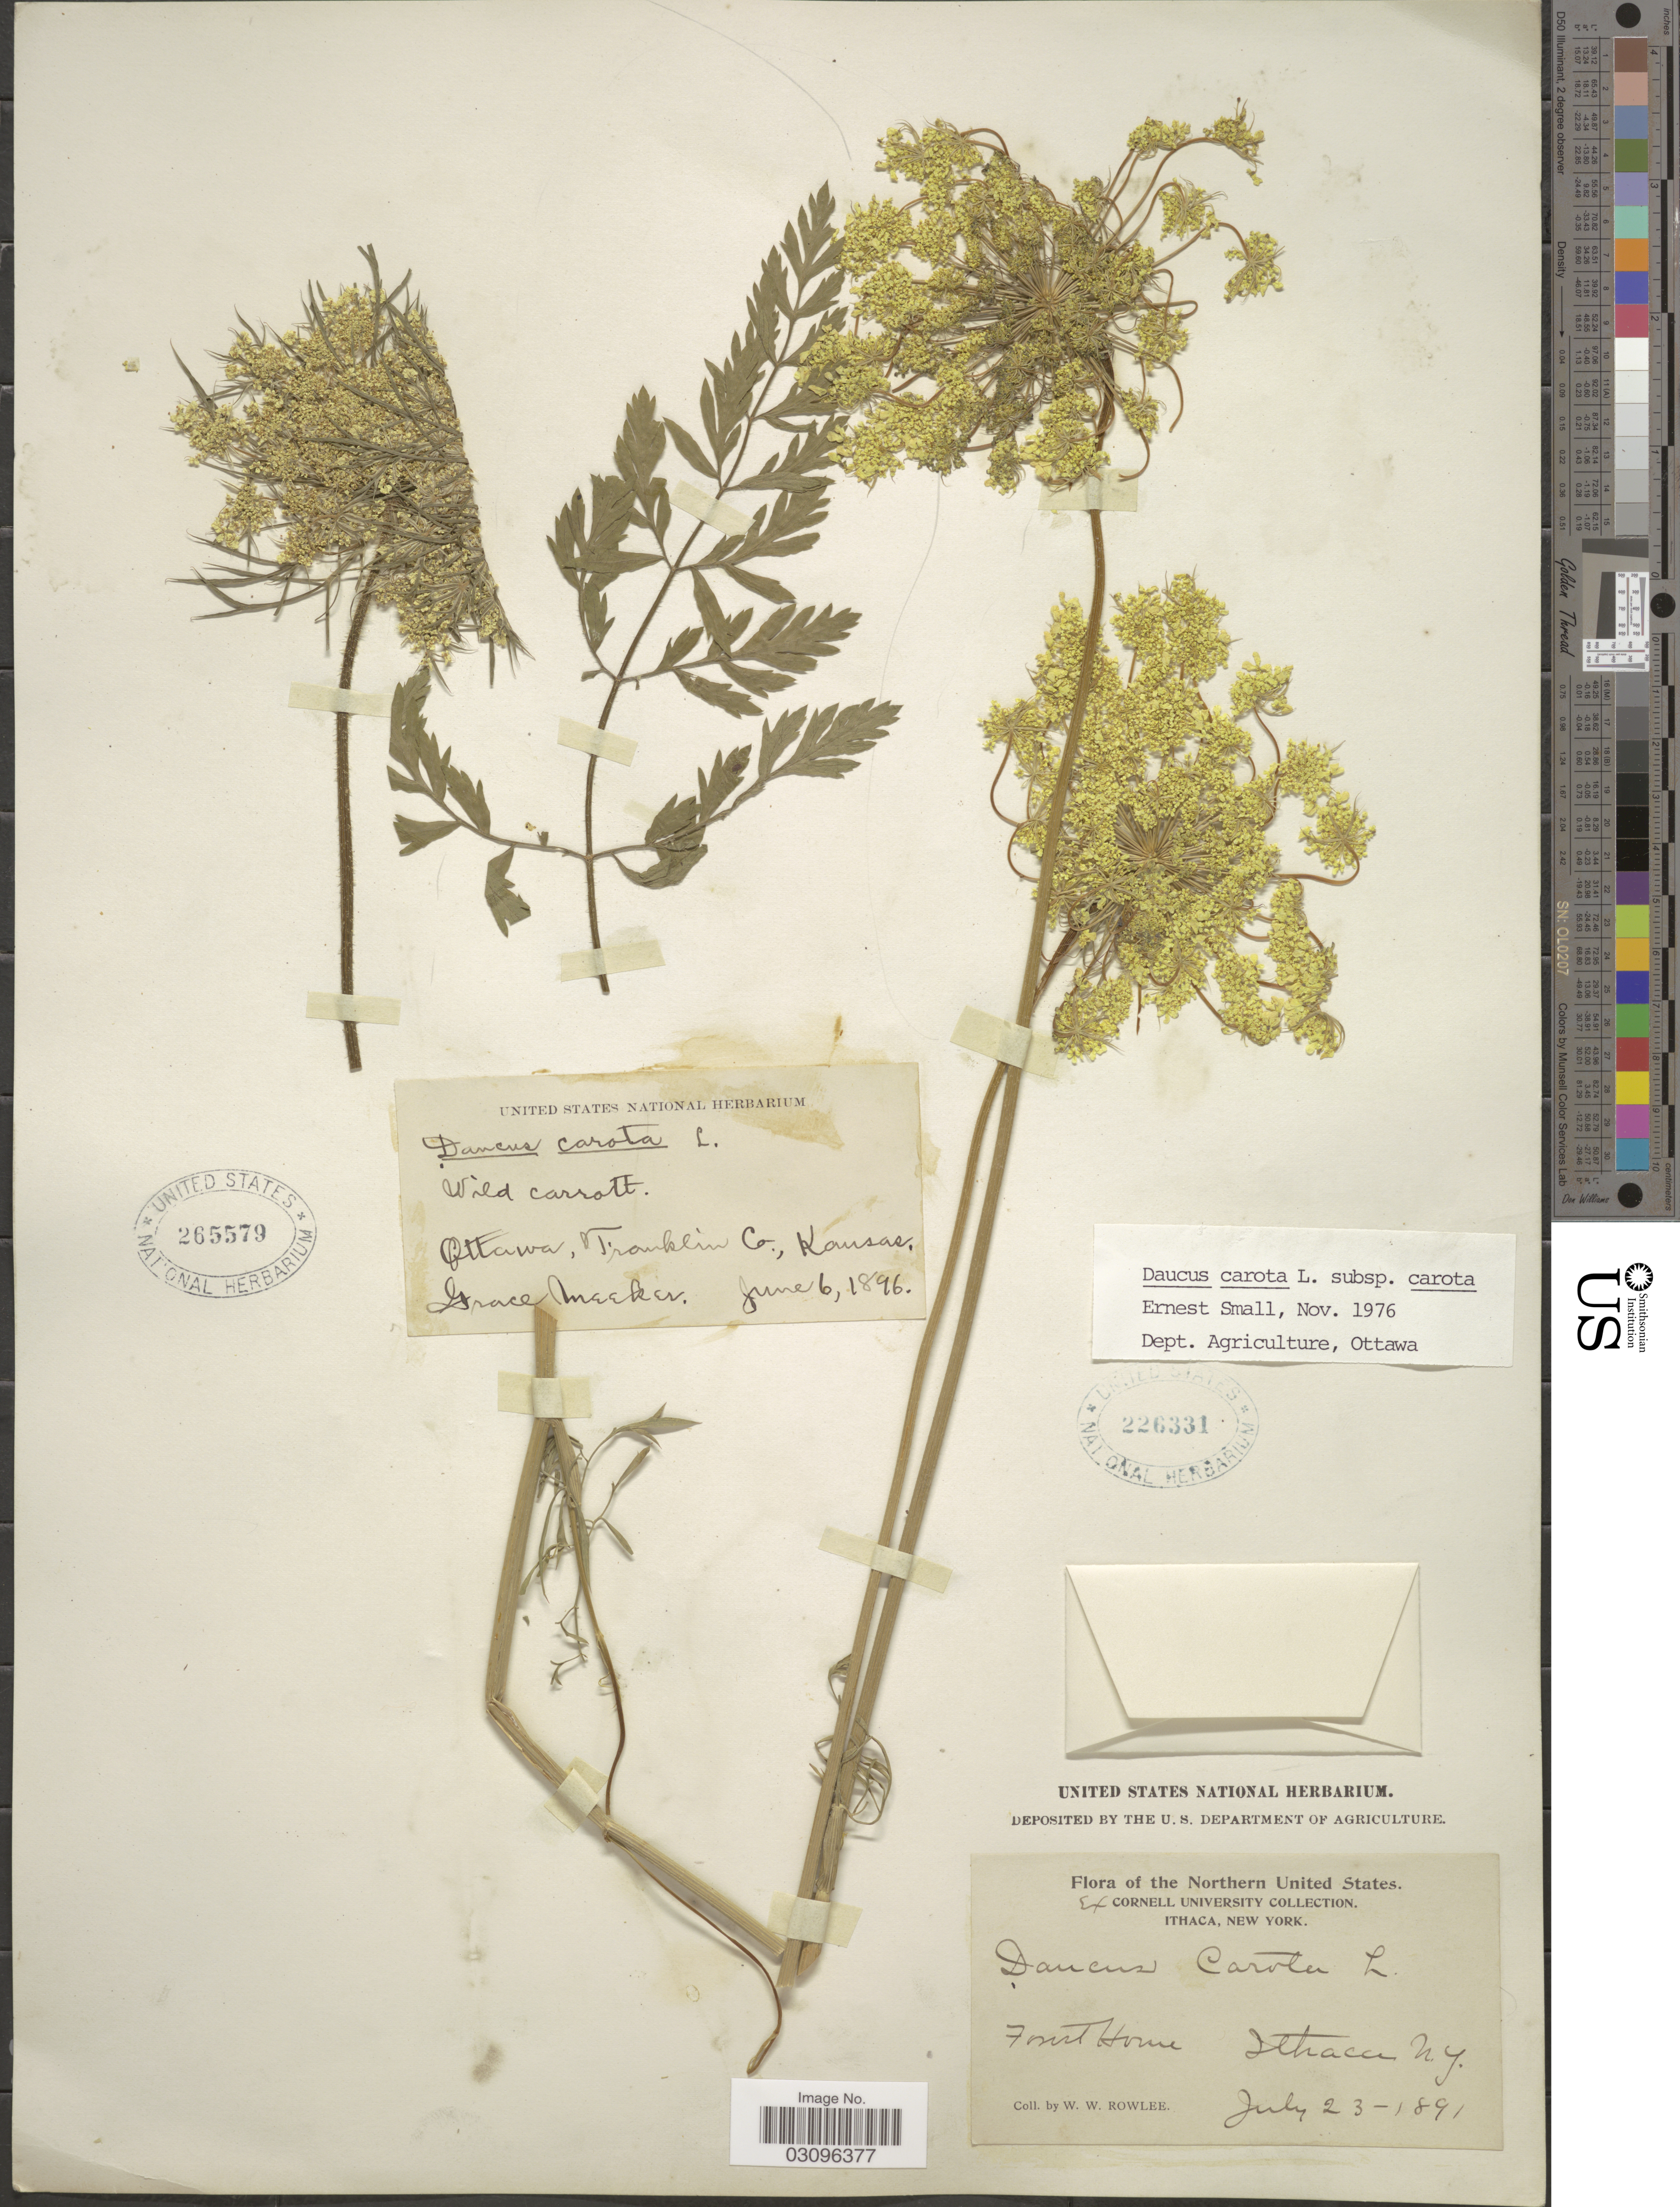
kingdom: Plantae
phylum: Tracheophyta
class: Magnoliopsida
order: Apiales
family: Apiaceae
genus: Daucus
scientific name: Daucus carota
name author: L.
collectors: W. W. Rowlee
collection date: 1891-07-23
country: United States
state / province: New York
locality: Forest Home. Ithaca N.Y. Northern United States.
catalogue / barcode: US 226331-2